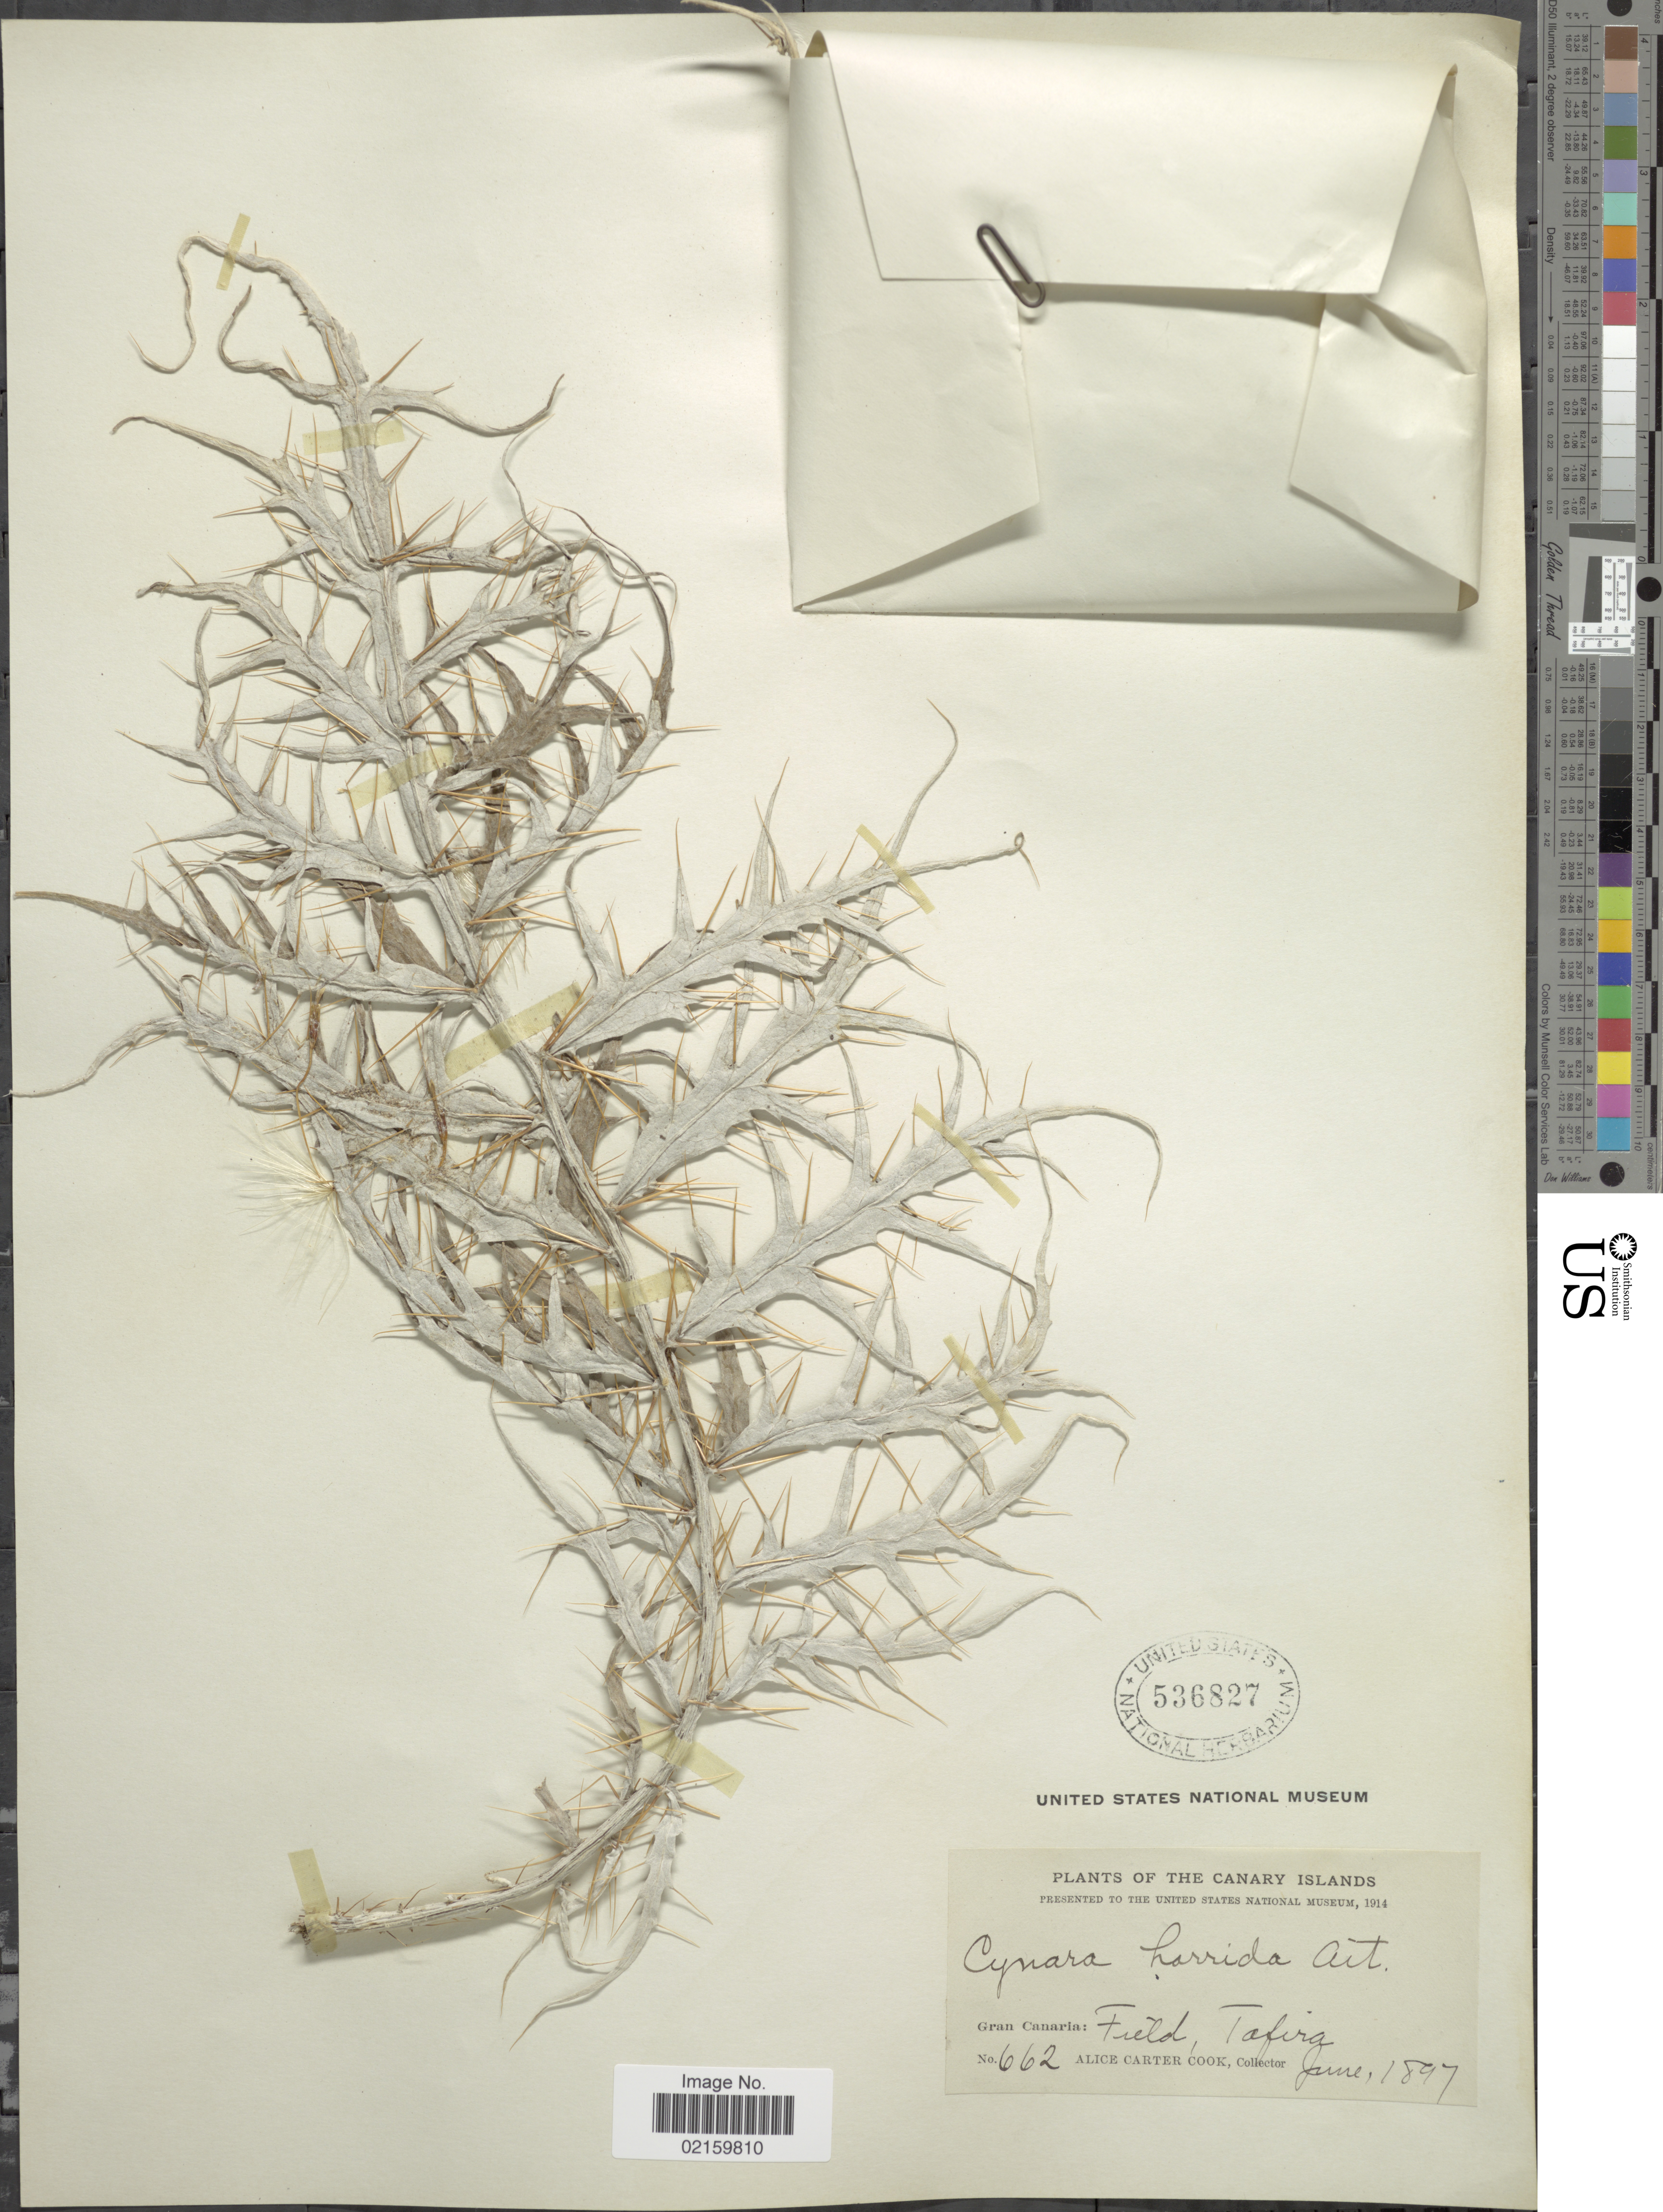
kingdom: Plantae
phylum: Tracheophyta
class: Magnoliopsida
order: Asterales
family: Asteraceae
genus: Cynara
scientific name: Cynara cardunculus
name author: L.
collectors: Alice C. Cook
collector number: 662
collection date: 1897-06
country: Spain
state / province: Canarias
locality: The Canary Islands. Gran Canaria: Tafira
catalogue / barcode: US 536827